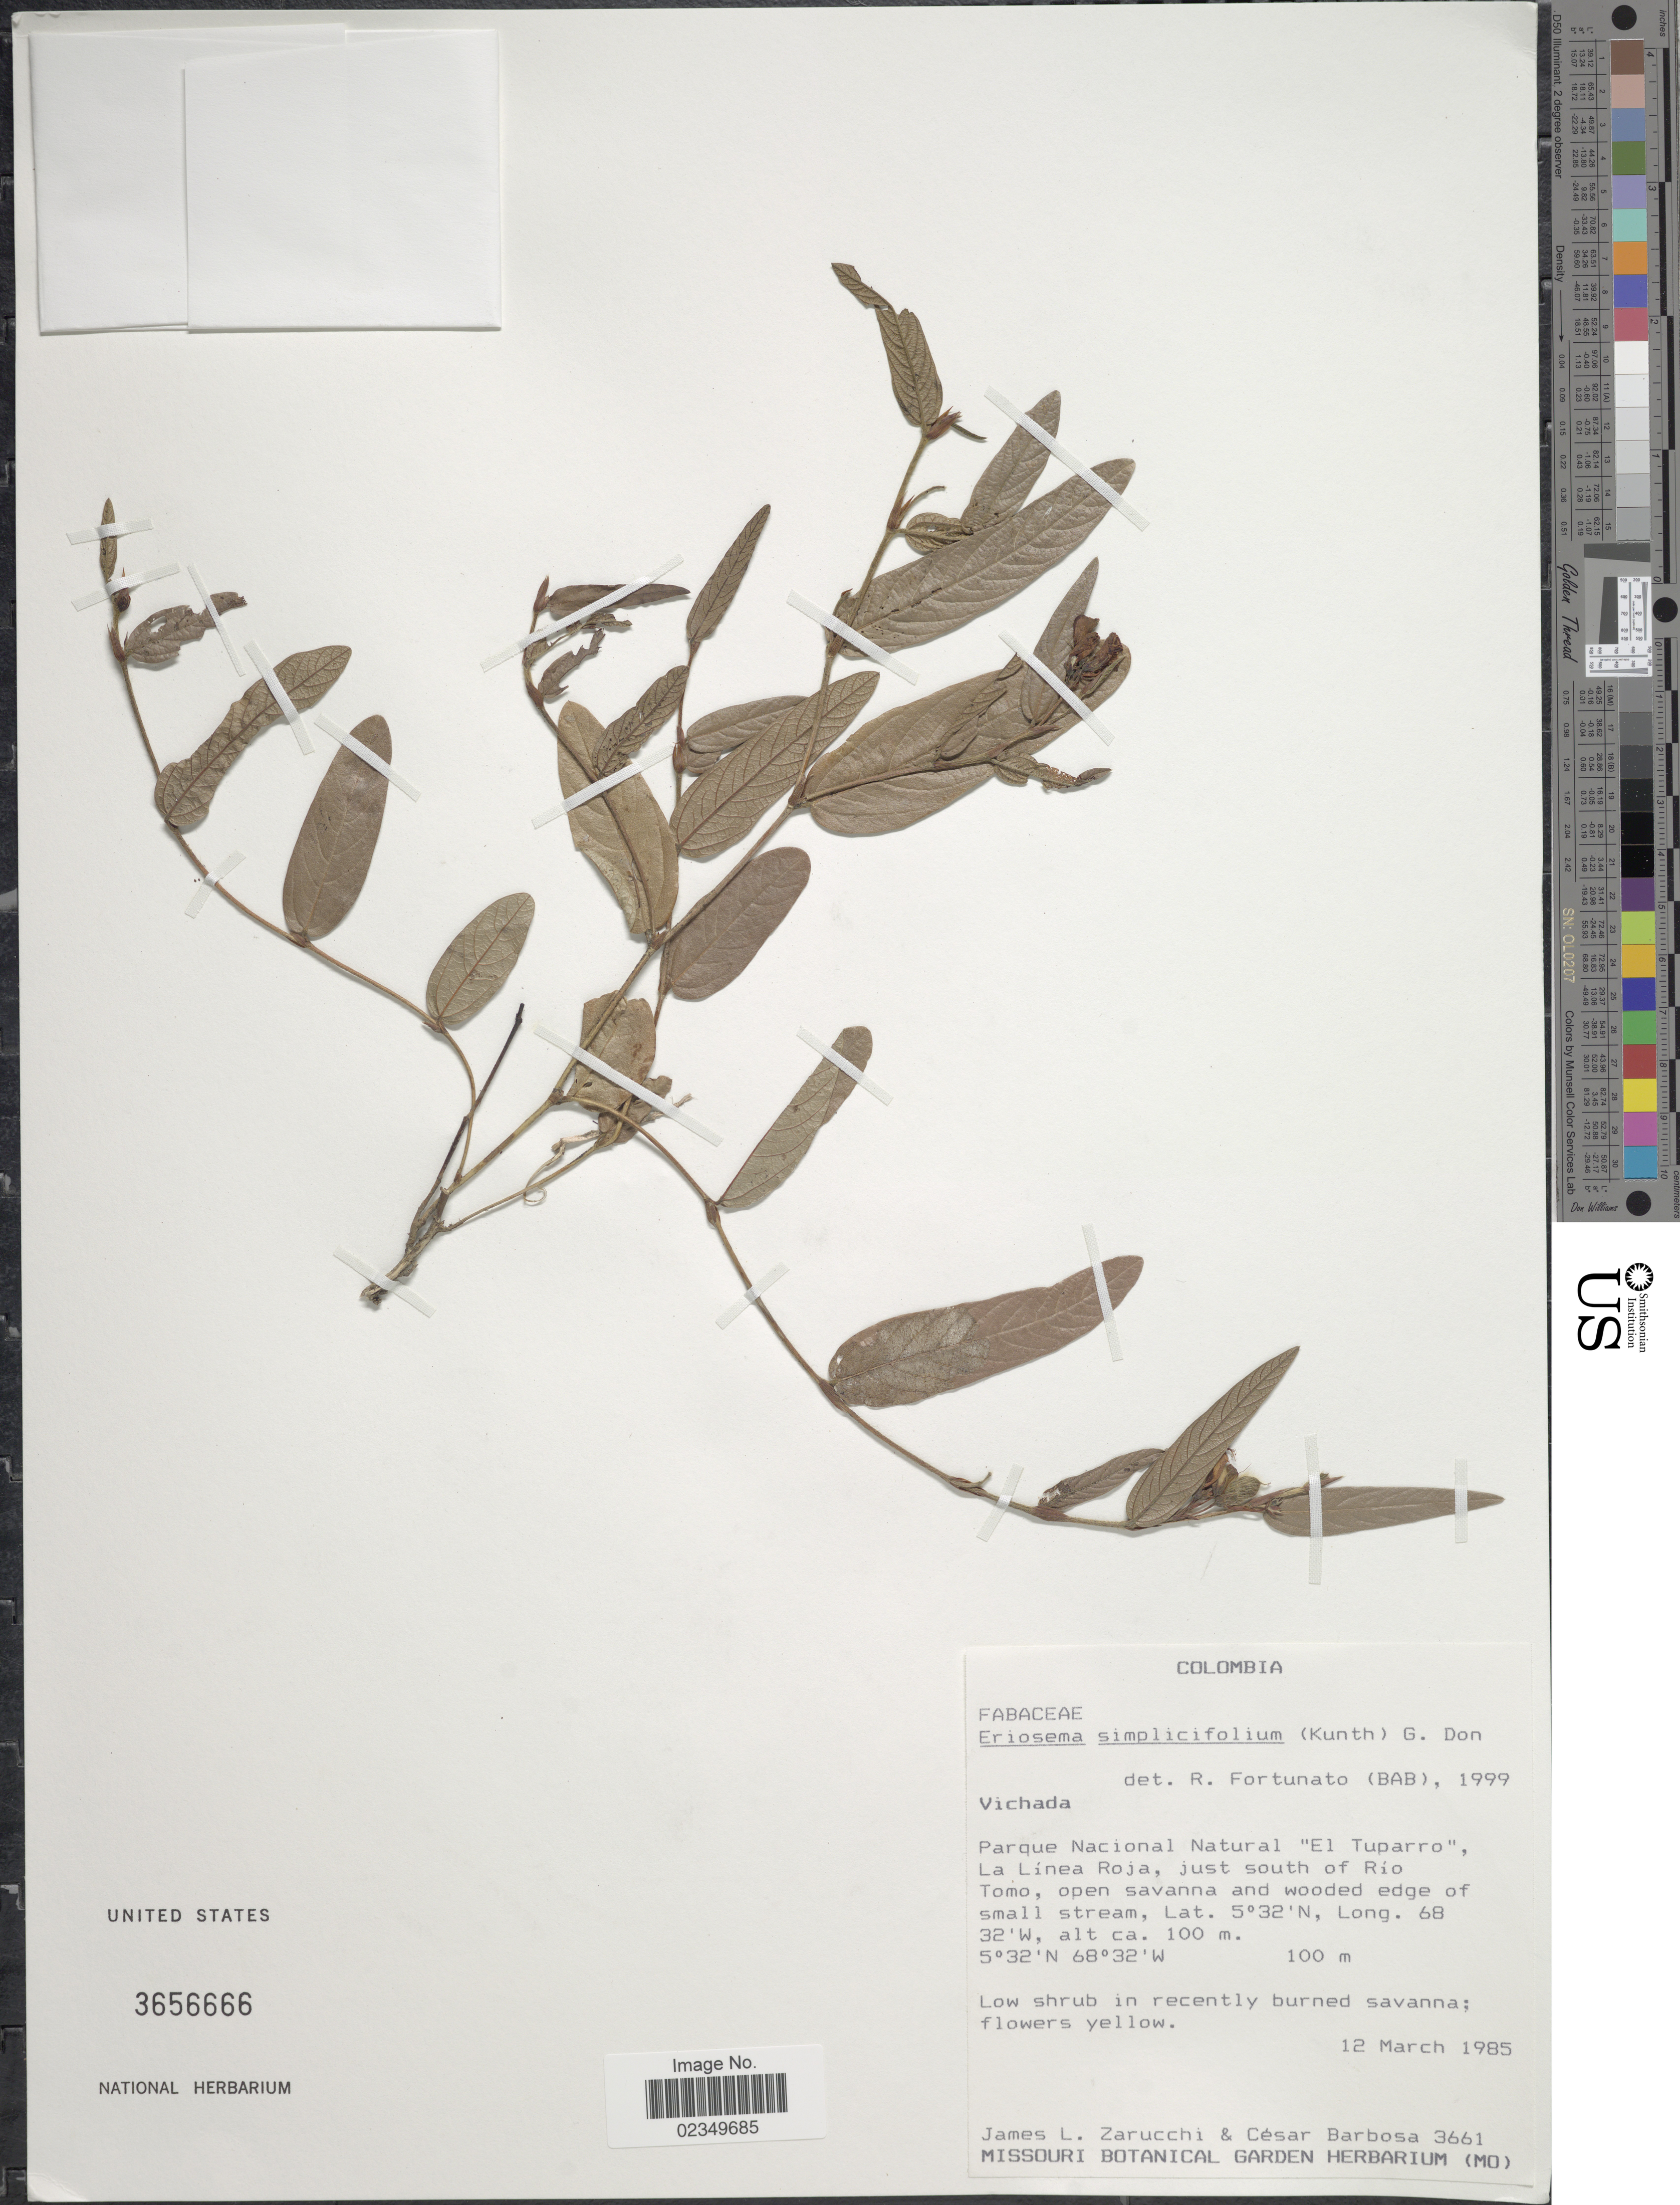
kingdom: Plantae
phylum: Tracheophyta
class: Magnoliopsida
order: Fabales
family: Fabaceae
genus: Eriosema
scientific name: Eriosema simplicifolium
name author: (Kunth) G. Don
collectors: J. L. Zarucchi & C. E. Barbosa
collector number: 3661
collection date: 1985-03-12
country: Colombia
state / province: Vichada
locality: Parque Nacional Natural El Tuparro, La Linea Roja, just north of Rio Tomo, open savanna and wooded edge of small stream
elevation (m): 100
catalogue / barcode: US 3656666